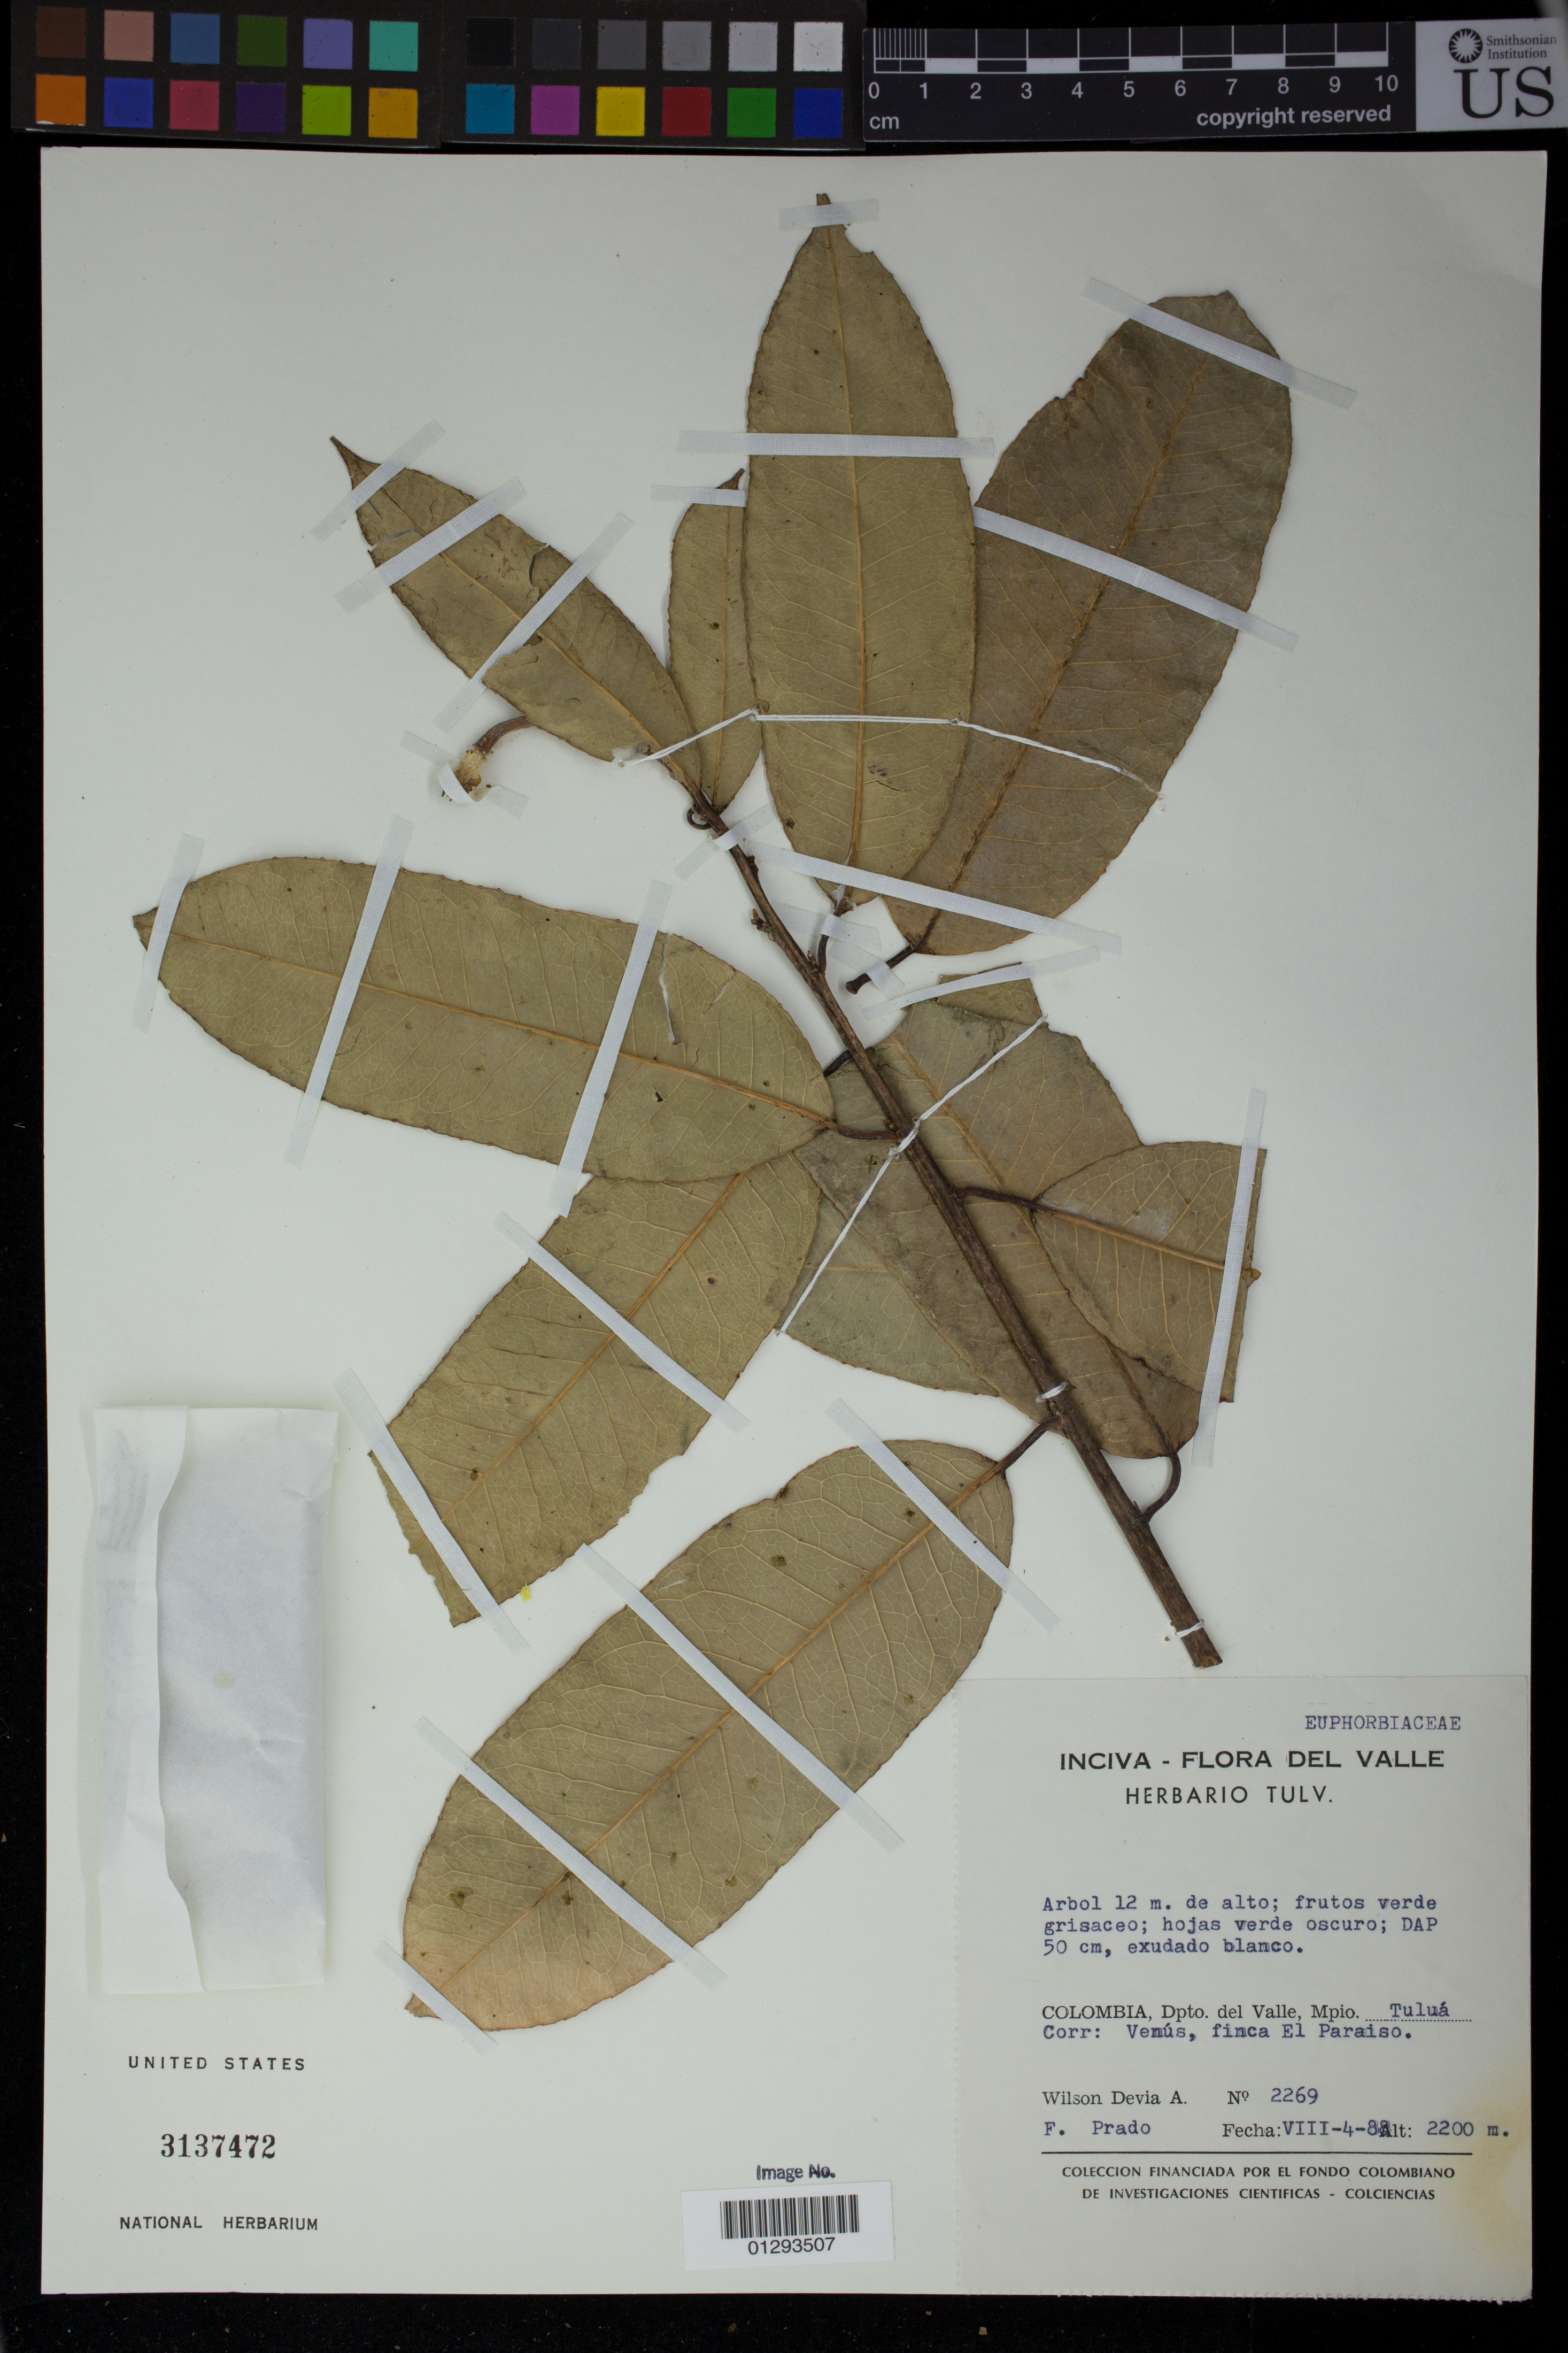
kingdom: Plantae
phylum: Tracheophyta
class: Magnoliopsida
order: Malpighiales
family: Euphorbiaceae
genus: Mabea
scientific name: Mabea sp.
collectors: D. A. Wilson & F. Prado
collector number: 2269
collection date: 1988-08-04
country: Colombia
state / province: Valle del Cauca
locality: Tulua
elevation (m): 2200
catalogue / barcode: US 3137472